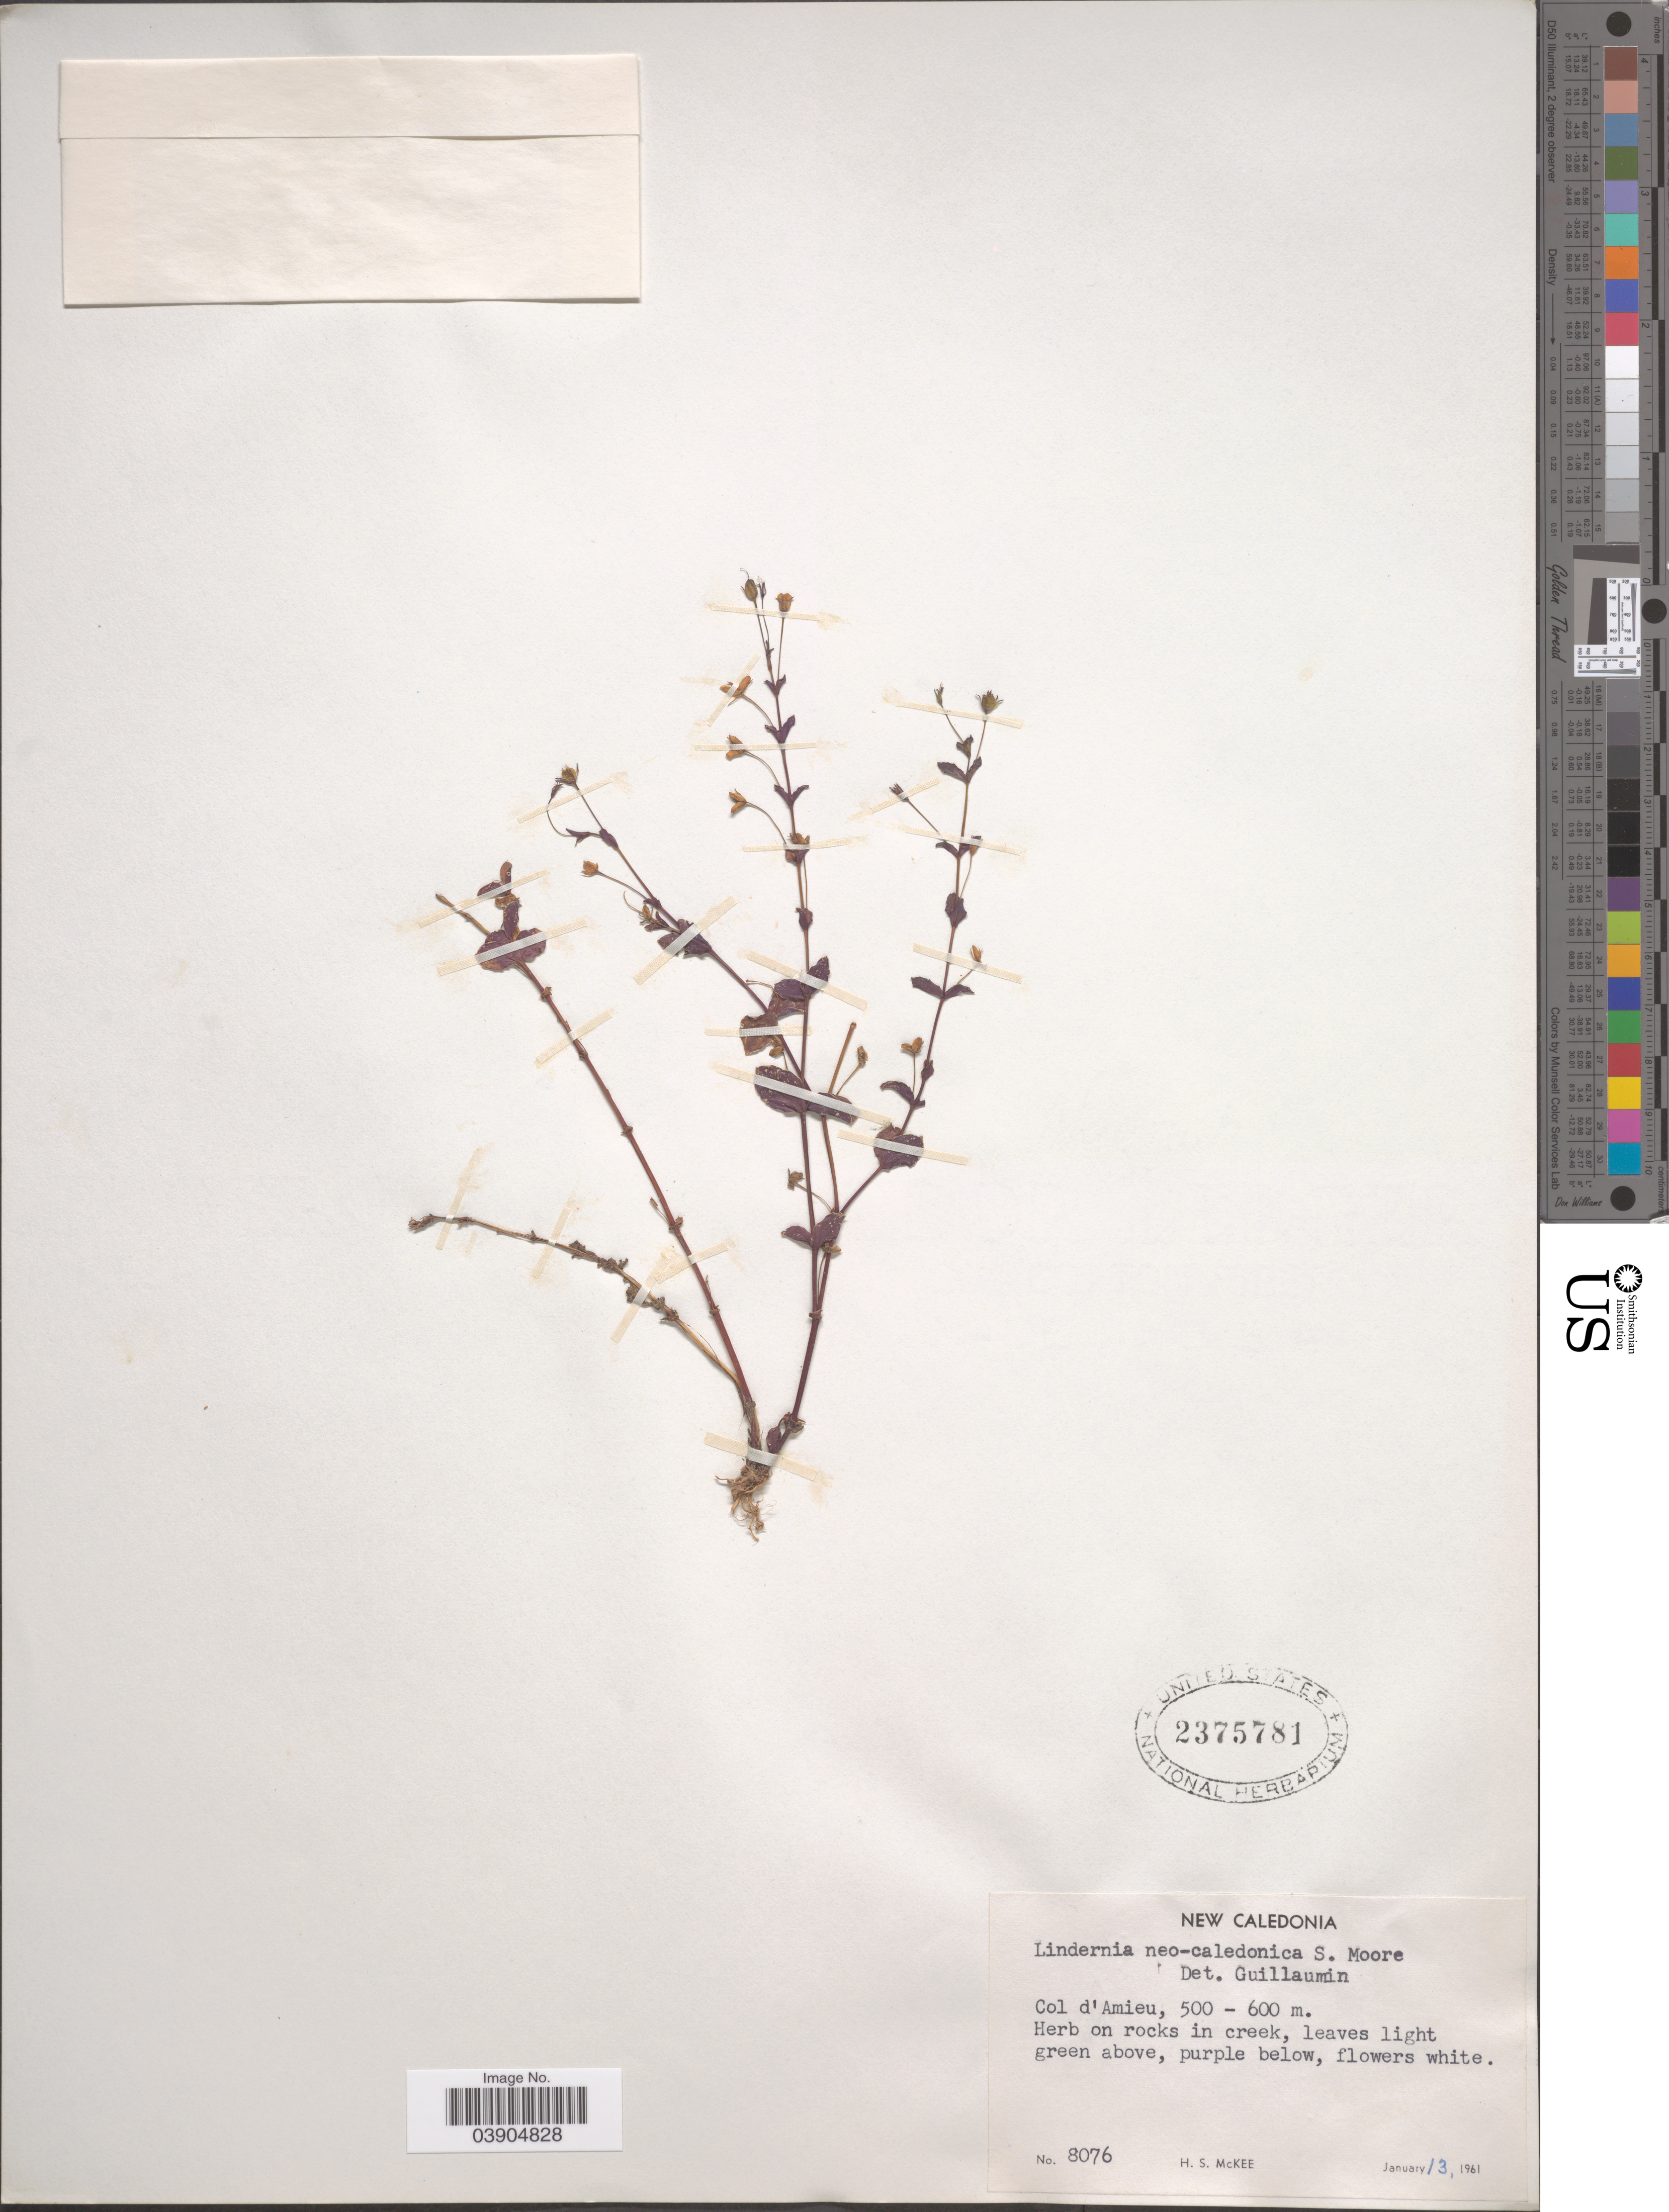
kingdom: Plantae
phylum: Tracheophyta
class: Magnoliopsida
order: Lamiales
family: Linderniaceae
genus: Lindernia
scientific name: Lindernia neocaledonica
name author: S. Moore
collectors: H. S. McKee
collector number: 8076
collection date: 1961-01-13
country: New Caledonia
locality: Col d'Amieu.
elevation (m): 500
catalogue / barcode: US 2375781